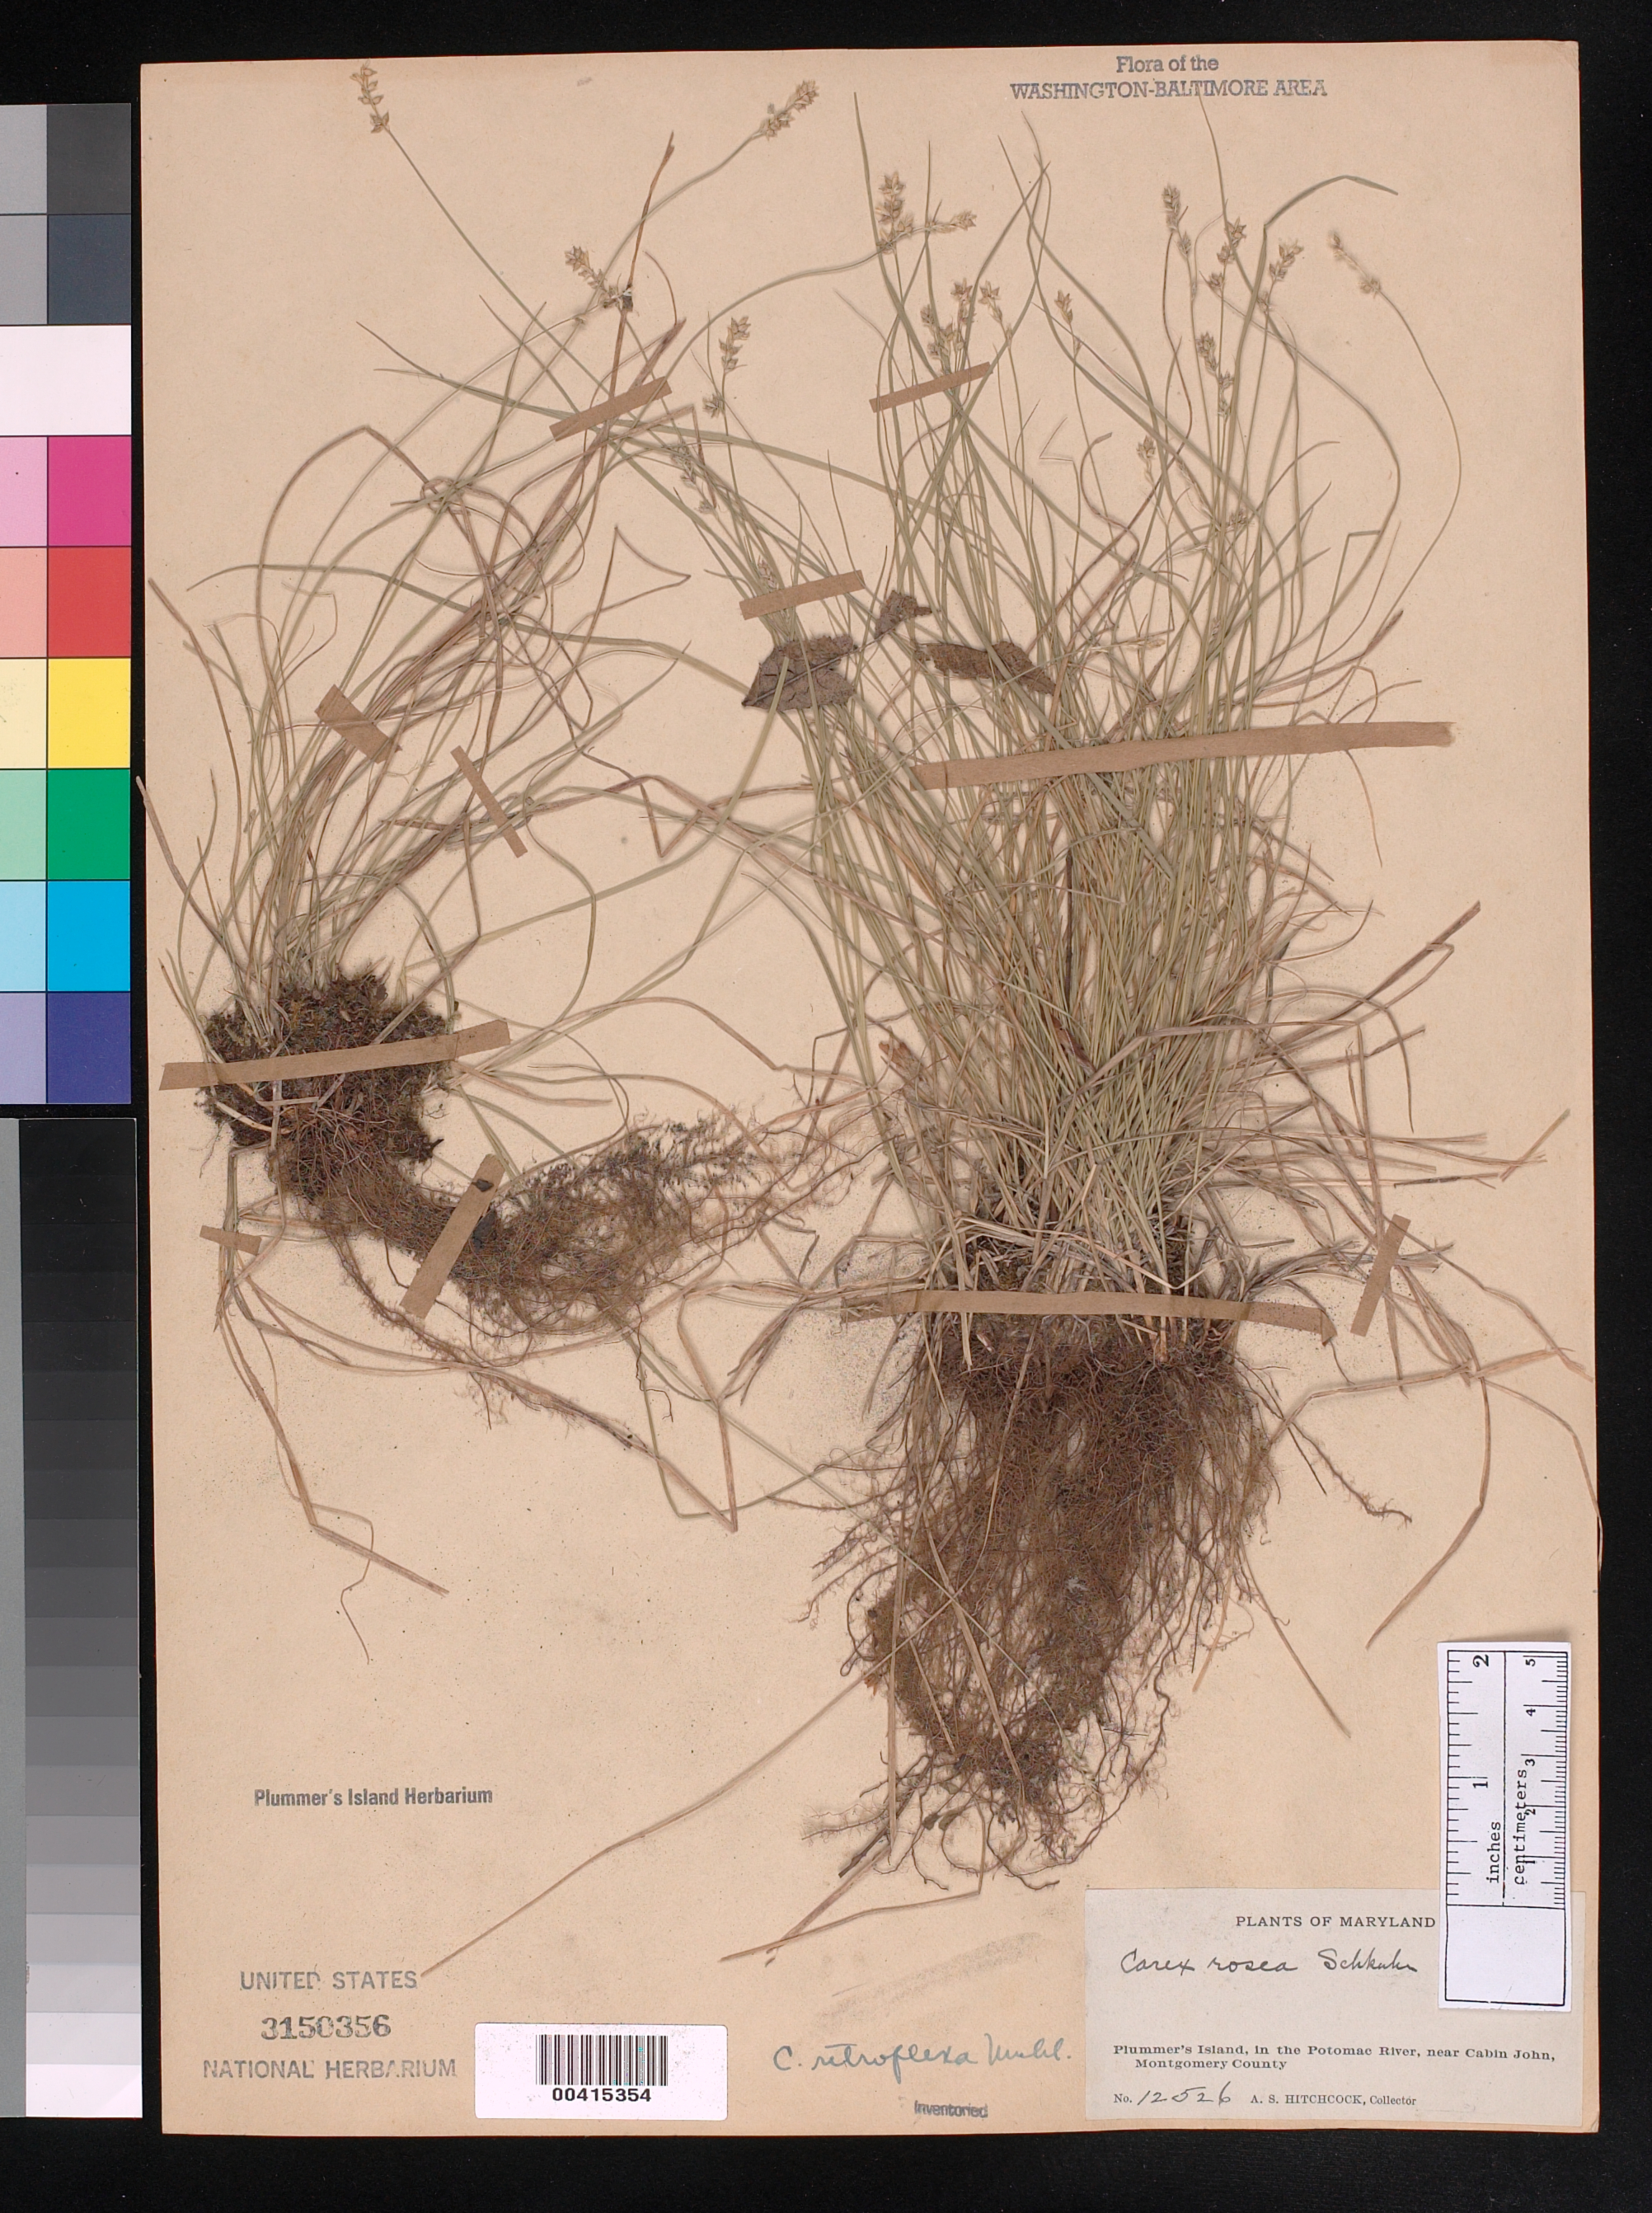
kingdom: Plantae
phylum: Tracheophyta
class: Liliopsida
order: Poales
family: Cyperaceae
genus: Carex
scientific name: Carex retroflexa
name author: Muhl. ex Willd.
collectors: A. S. Hitchcock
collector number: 12526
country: United States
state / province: Maryland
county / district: Montgomery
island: Plummers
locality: Plummer's Island C. & O. Canal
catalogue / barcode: US 3150356